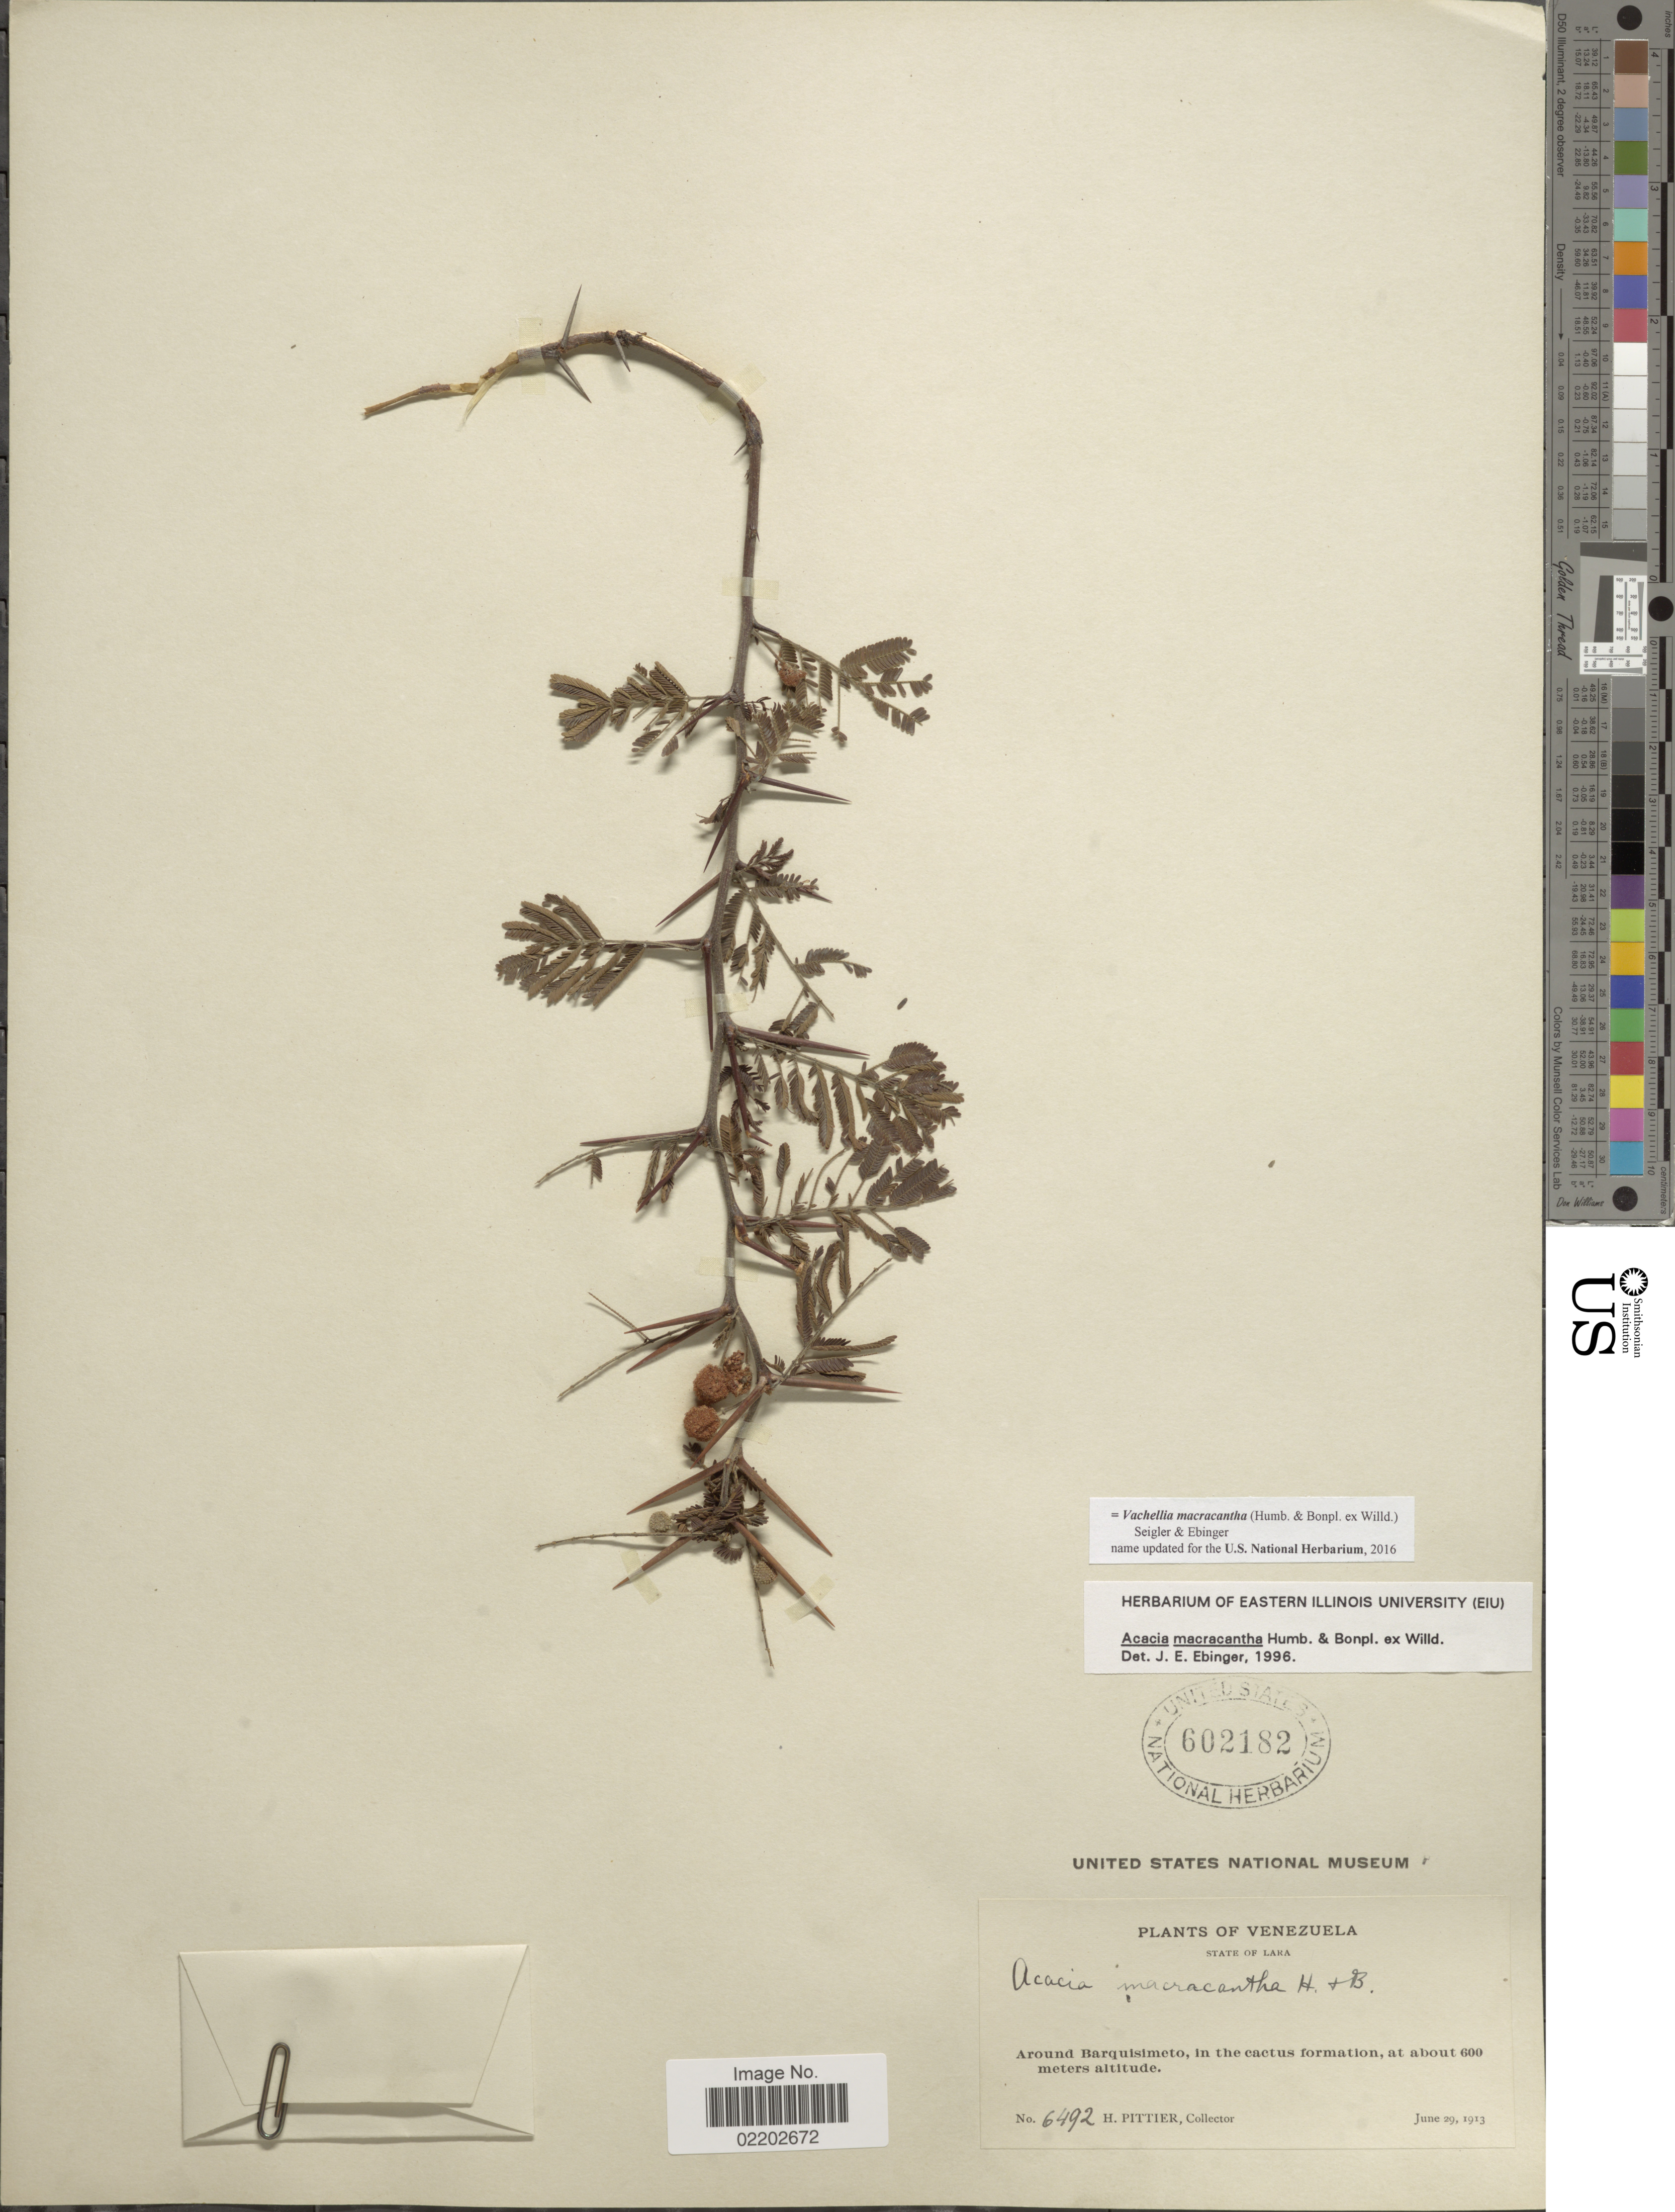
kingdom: Plantae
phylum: Tracheophyta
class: Magnoliopsida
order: Fabales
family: Fabaceae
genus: Vachellia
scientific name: Vachellia macracantha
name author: (Humb. & Bonpl. ex Willd.) Seigler & Ebinger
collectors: H. F. Pittier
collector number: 6492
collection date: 1913-06-29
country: Venezuela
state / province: Lara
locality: State of Lara. Around Barquisimeto, in the cactus formation.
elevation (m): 600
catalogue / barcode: US 602182